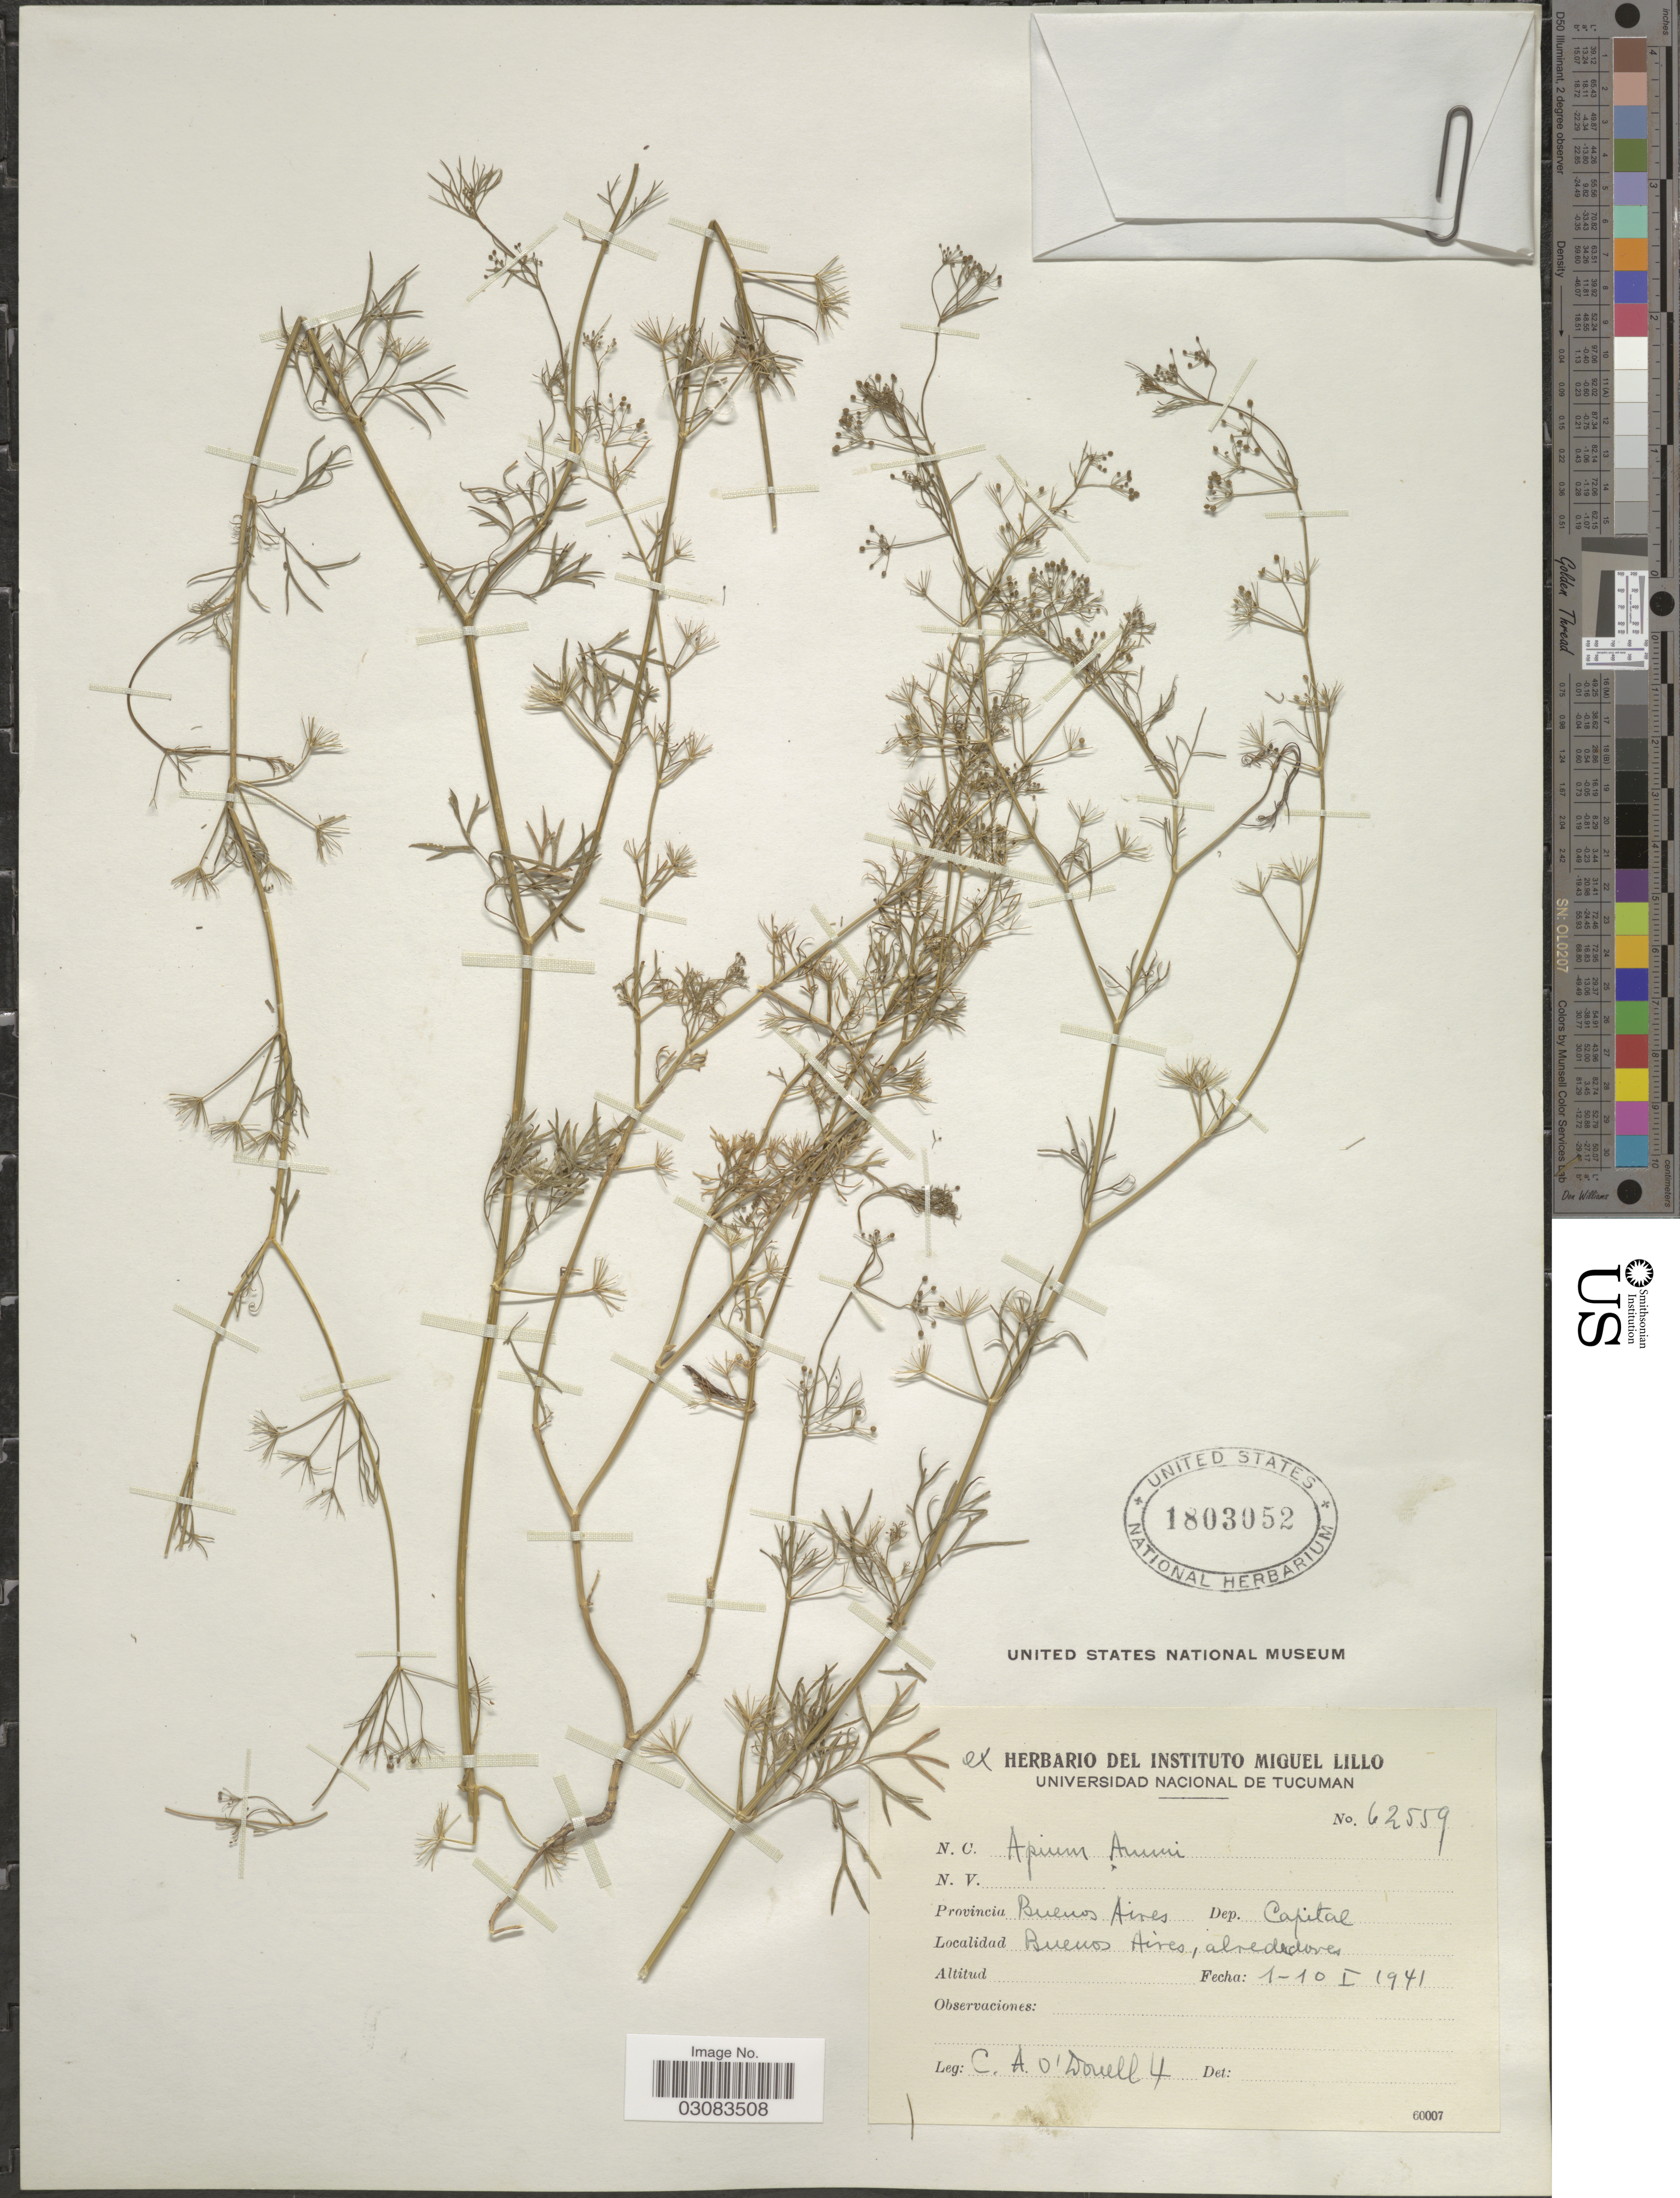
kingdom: Plantae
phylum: Tracheophyta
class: Magnoliopsida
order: Apiales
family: Apiaceae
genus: Cyclospermum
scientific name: Cyclospermum leptophyllum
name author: (Pers.) Sprague ex Britton & P. Wilson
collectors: C. A. O'Donell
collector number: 4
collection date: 1941-01-01/1941-01-10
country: Argentina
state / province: Buenos Aires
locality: Dep. Capital. Buenos Aires, alrededores.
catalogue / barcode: US 1803052